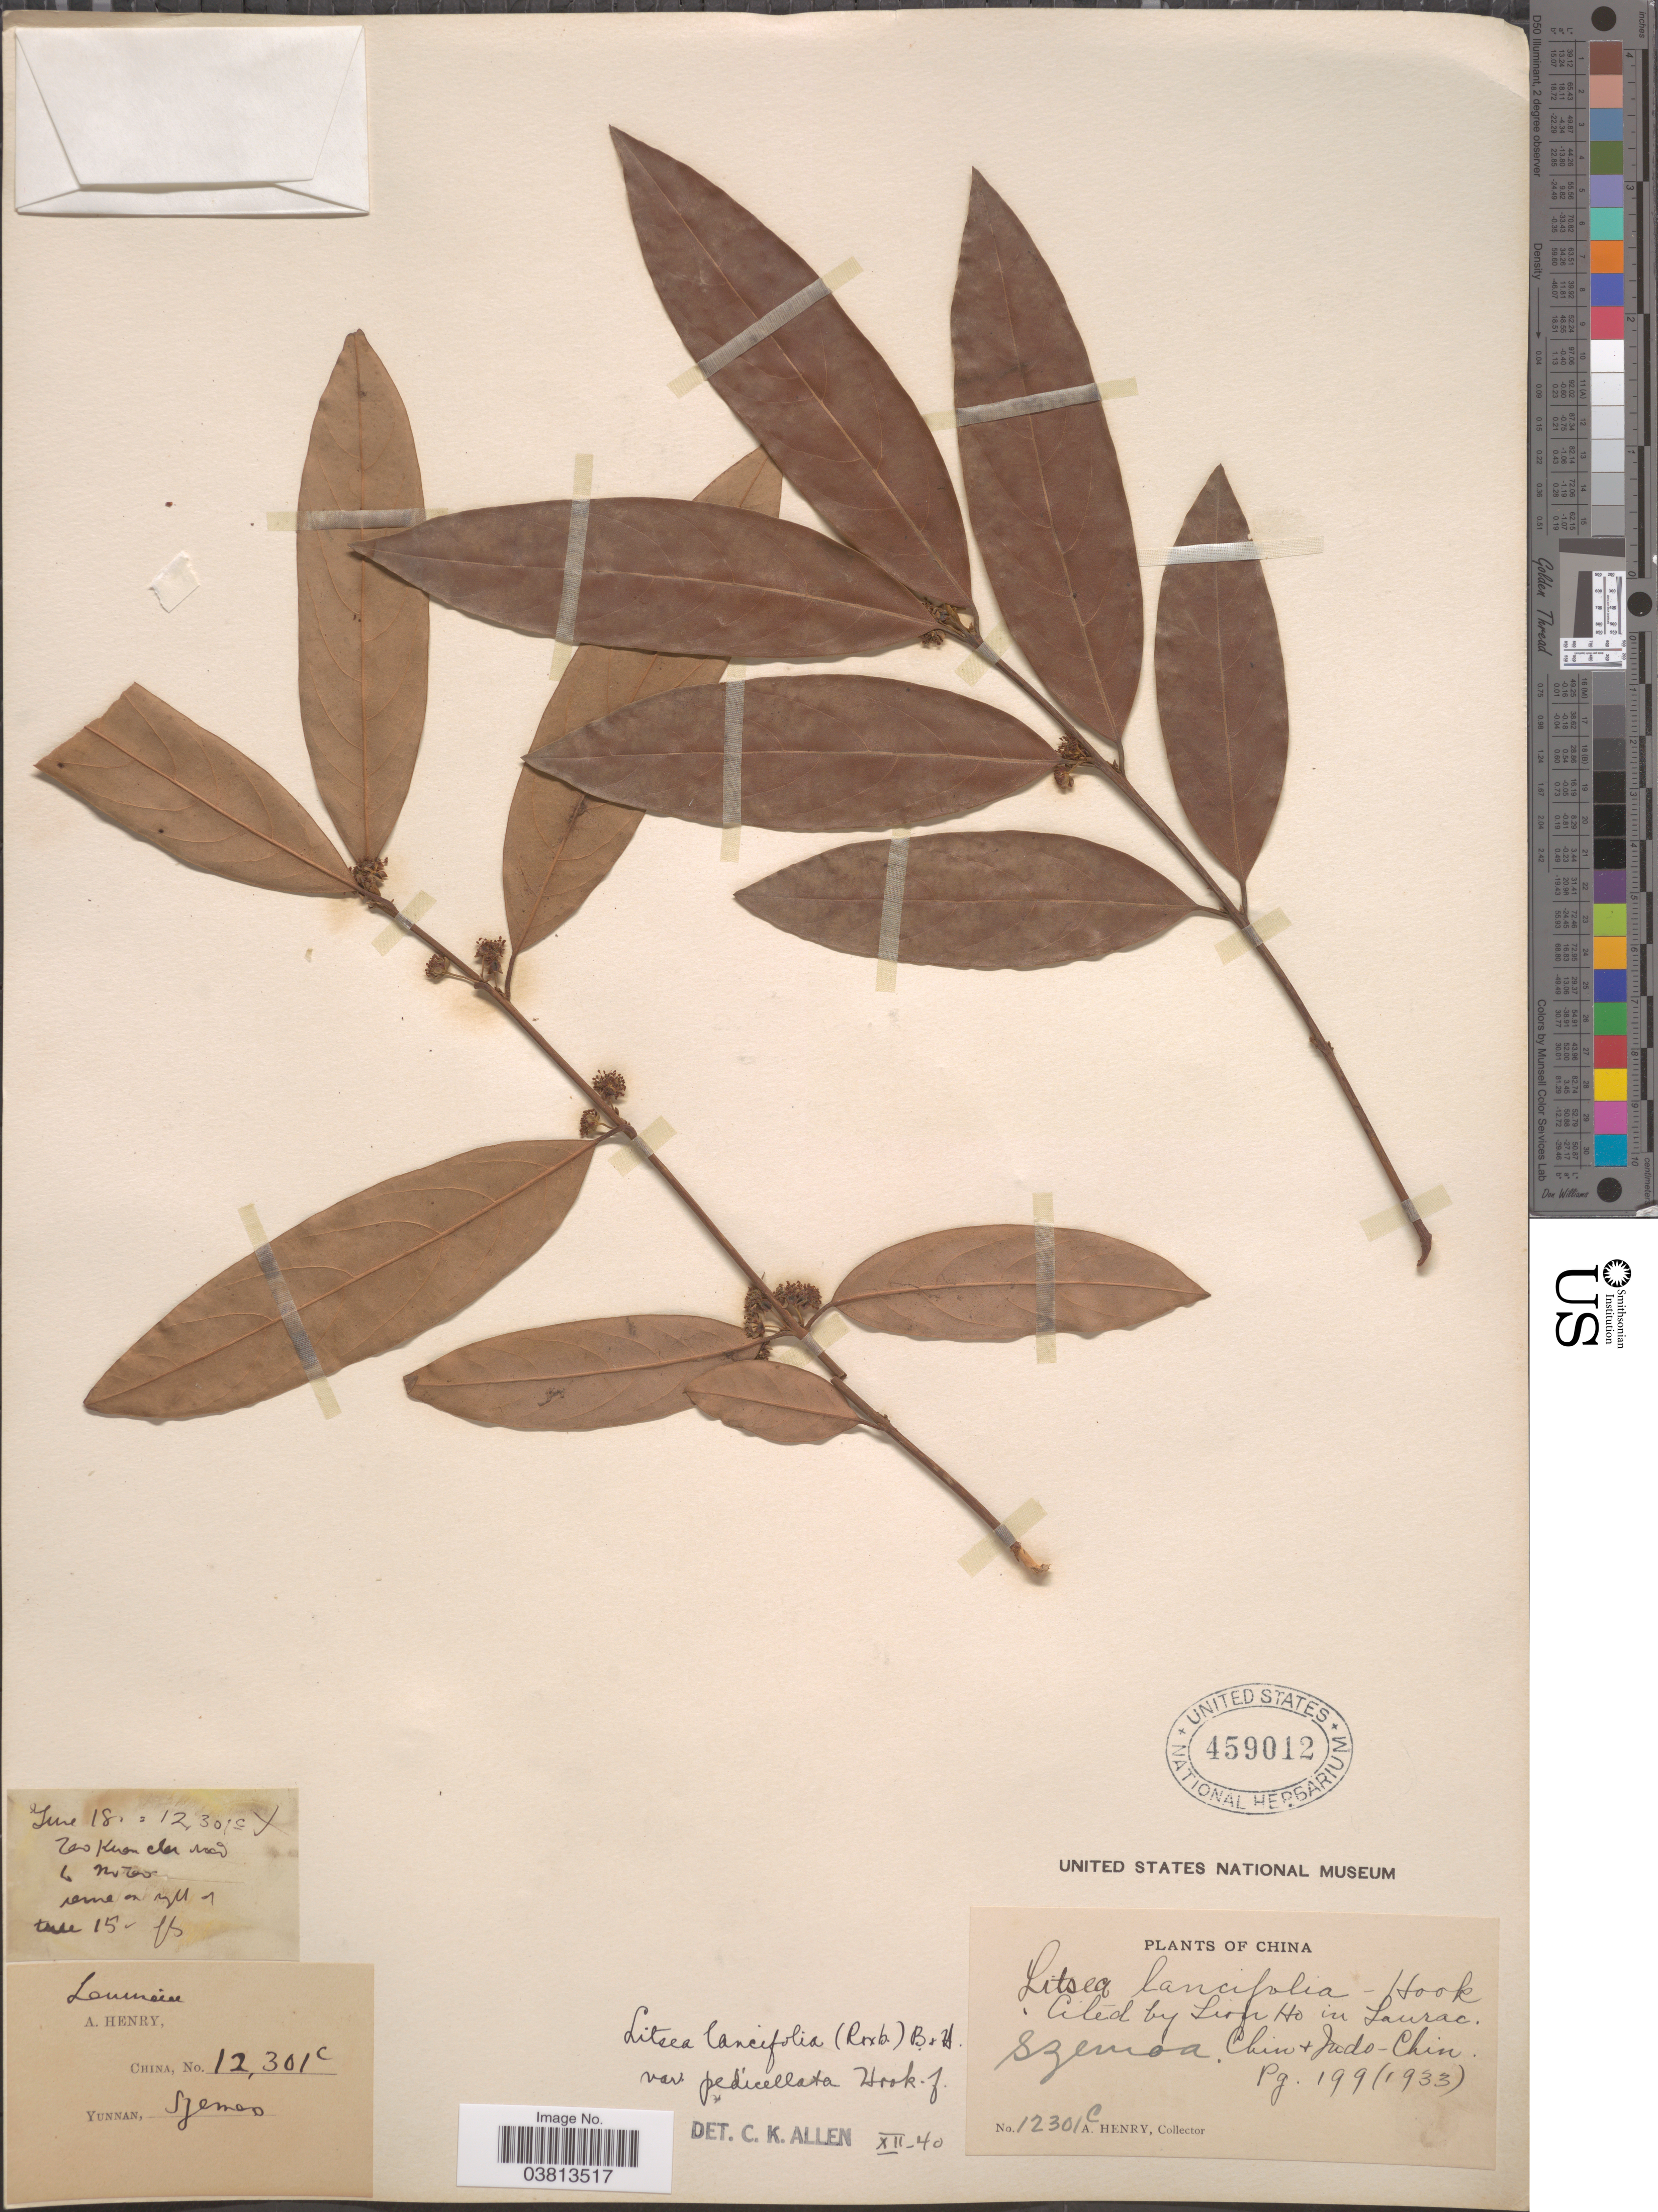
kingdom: Plantae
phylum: Tracheophyta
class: Magnoliopsida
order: Laurales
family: Lauraceae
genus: Litsea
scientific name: Litsea lancifolia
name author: (Roxb.) Benth. & Hook. f. ex Villar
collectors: A. Henry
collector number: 12301 C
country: China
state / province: Yunnan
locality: Szemoa.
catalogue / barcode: US 459012